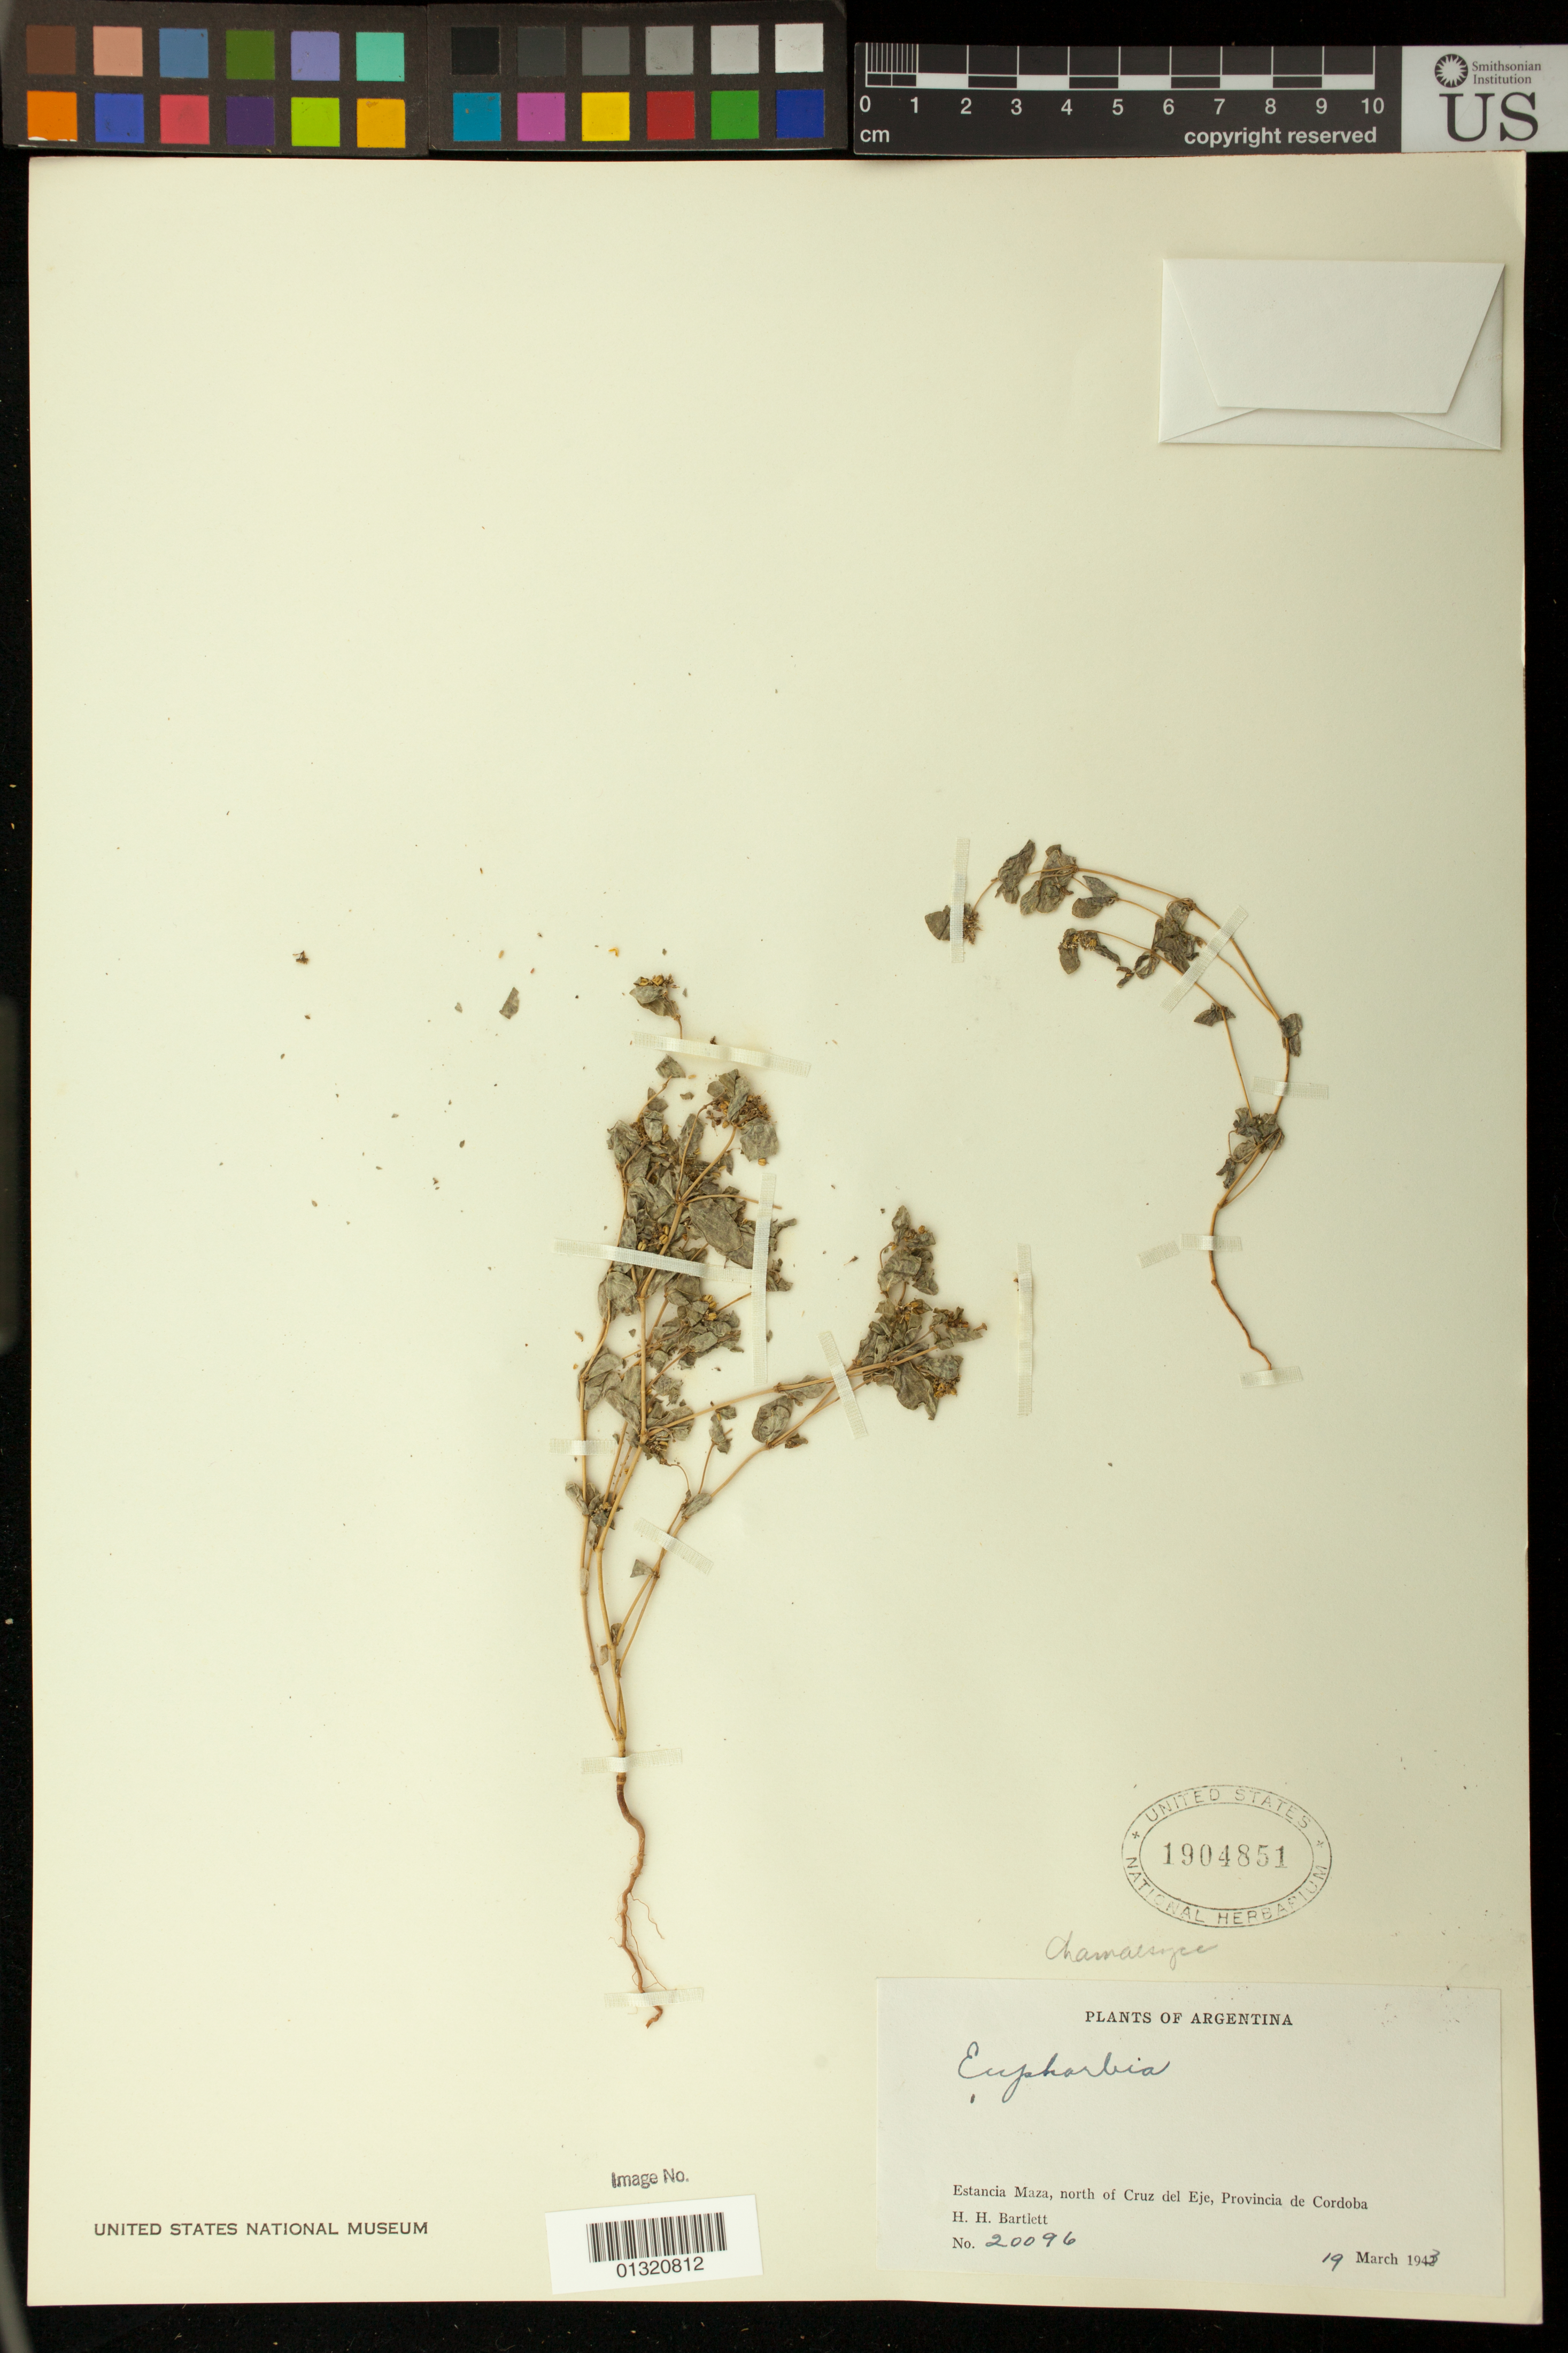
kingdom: Plantae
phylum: Tracheophyta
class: Magnoliopsida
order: Malpighiales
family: Euphorbiaceae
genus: Euphorbia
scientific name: Euphorbia sp.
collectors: H. H. Bartlett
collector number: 20096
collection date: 1943-03-19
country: Argentina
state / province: Cordoba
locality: Estancia Maza, north of Cruz del Eje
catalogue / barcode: US 1904851